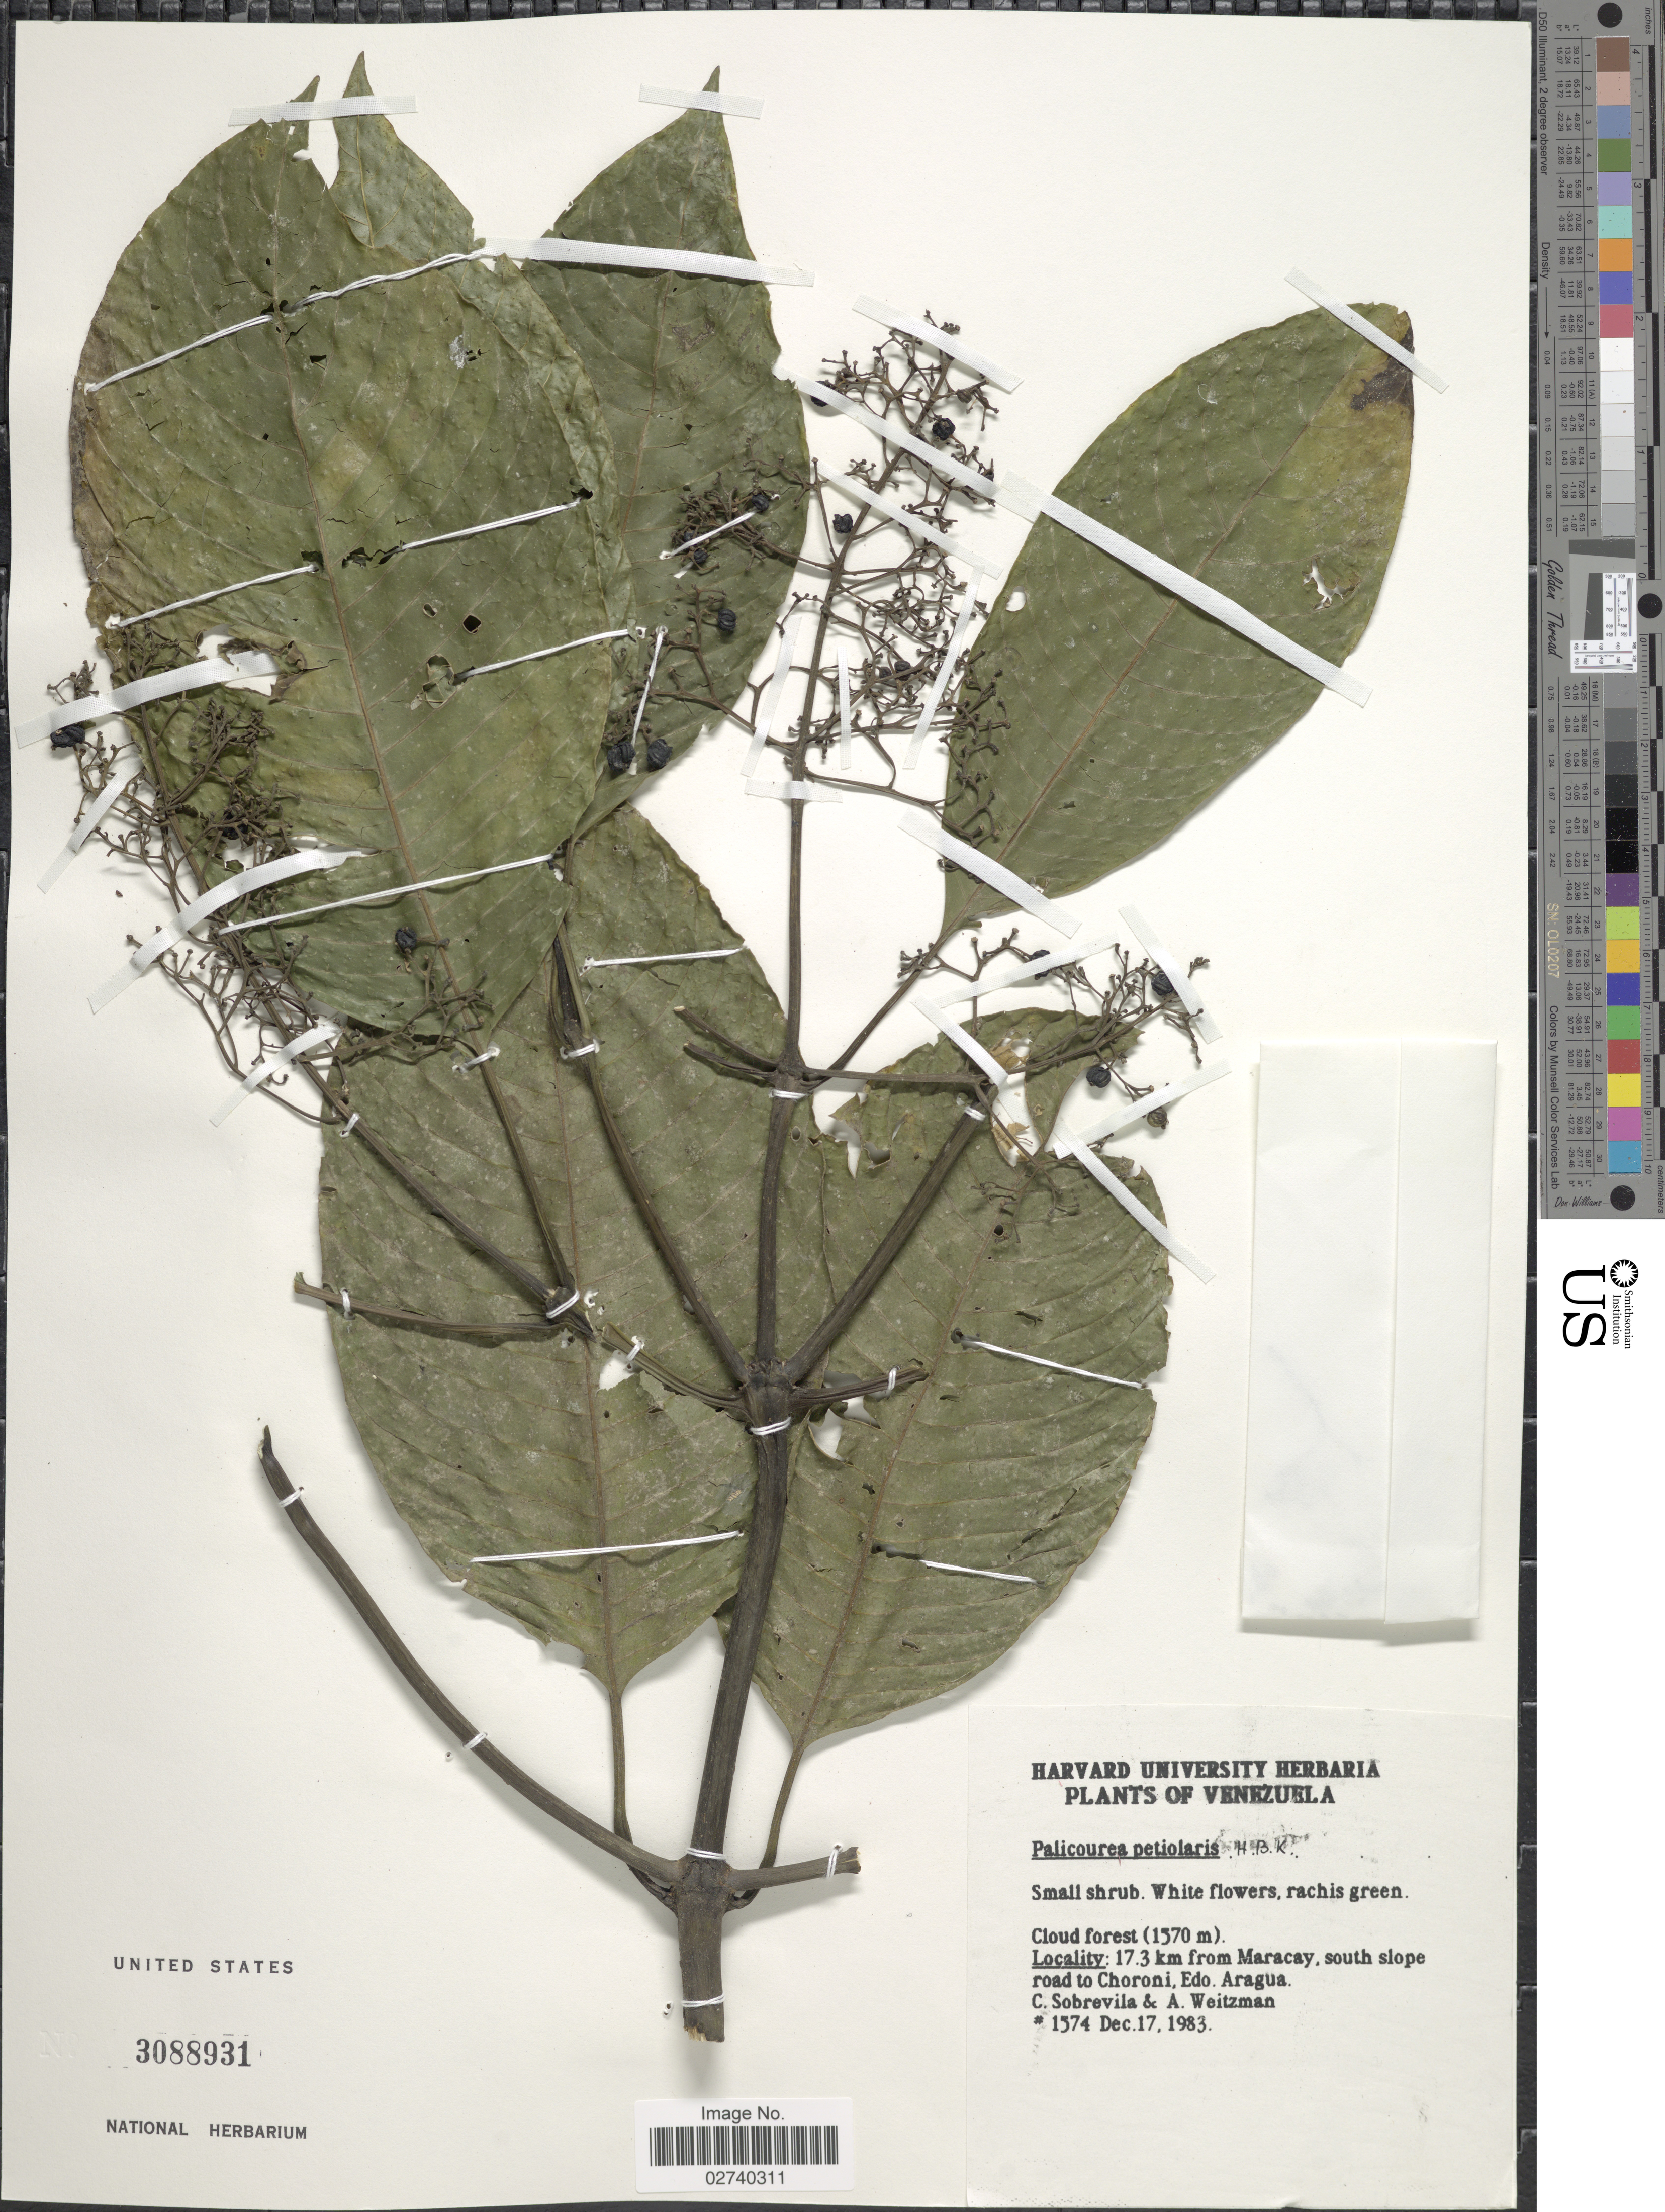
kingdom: Plantae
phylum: Tracheophyta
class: Magnoliopsida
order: Gentianales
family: Rubiaceae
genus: Palicourea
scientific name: Palicourea petiolaris Kunth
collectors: C. Sobrevila & A. Weitzman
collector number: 1574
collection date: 1983-12-17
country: Venezuela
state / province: Aragua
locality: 17.3 km from Maracay, south slope road to Choroni.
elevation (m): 1570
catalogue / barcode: US 3088931